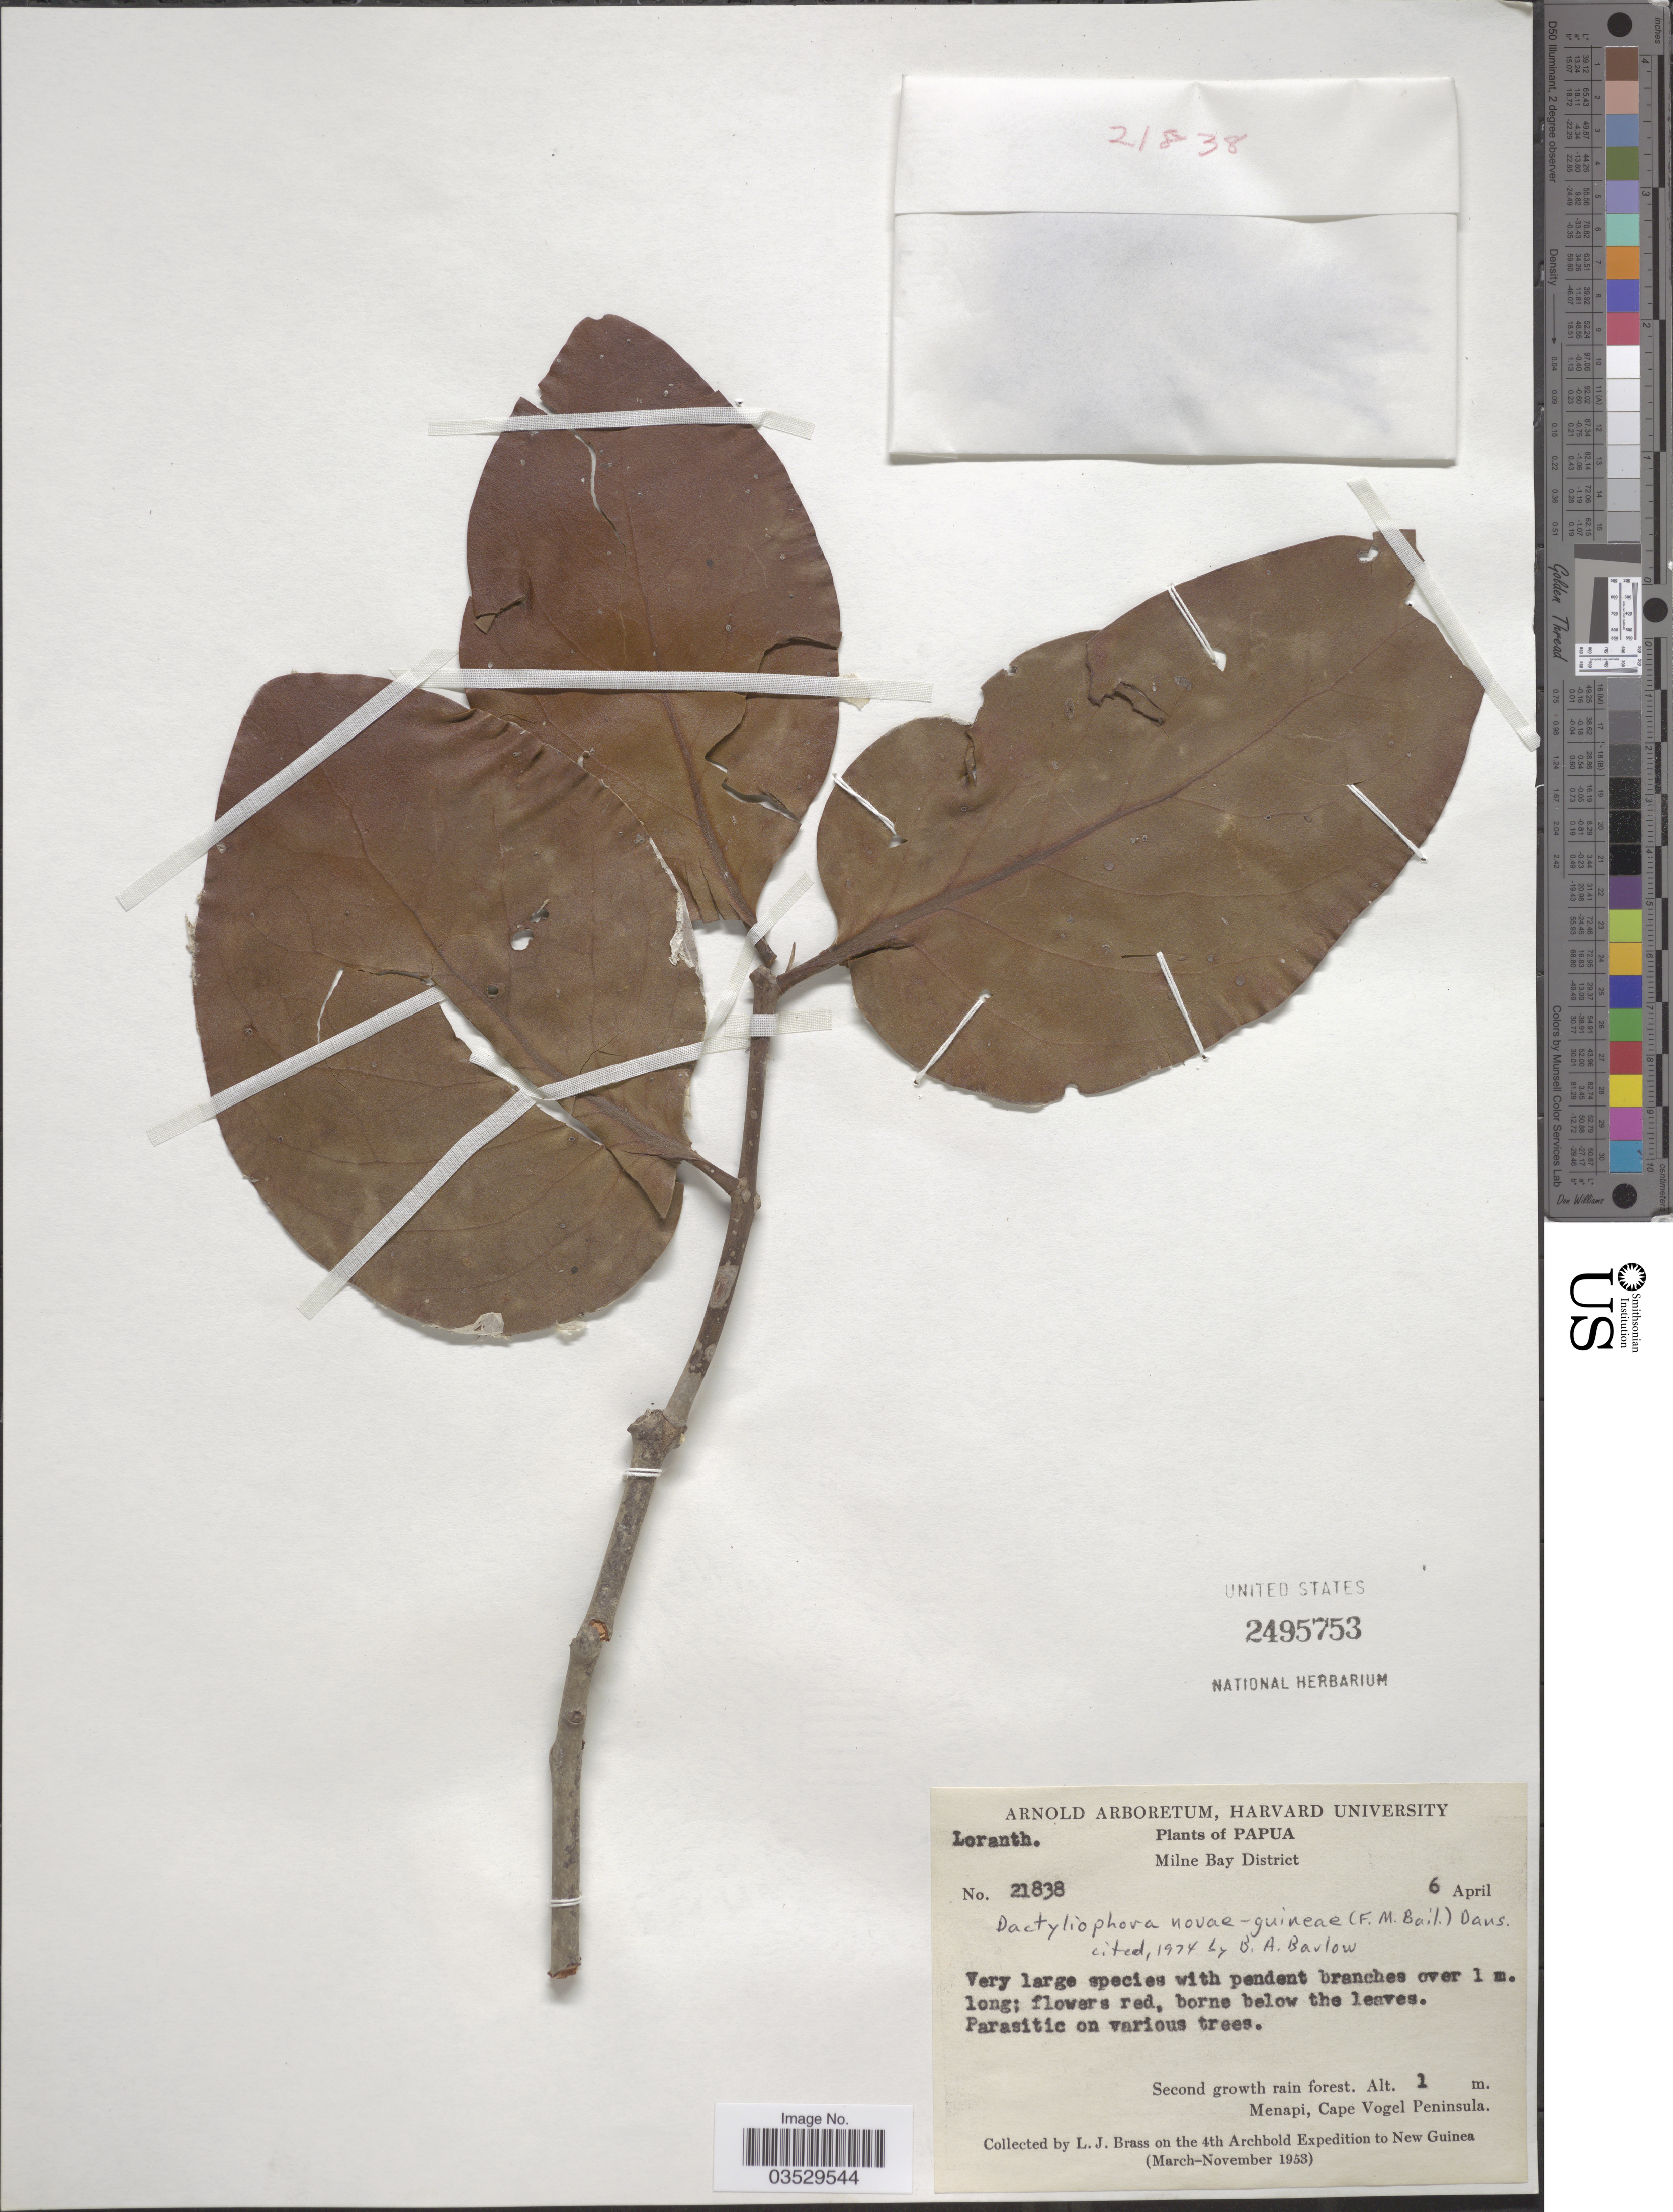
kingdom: Plantae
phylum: Tracheophyta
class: Magnoliopsida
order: Santalales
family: Loranthaceae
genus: Dactyliophora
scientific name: Dactyliophora novaeguineae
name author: Danser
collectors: L. J. Brass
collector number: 21838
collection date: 1953-04-06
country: Papua New Guinea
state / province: Milne Bay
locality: Papua, Milne Bay District. Menapi, Cape Vogel Peninsula. New Guinea.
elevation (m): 1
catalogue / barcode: US 2495753